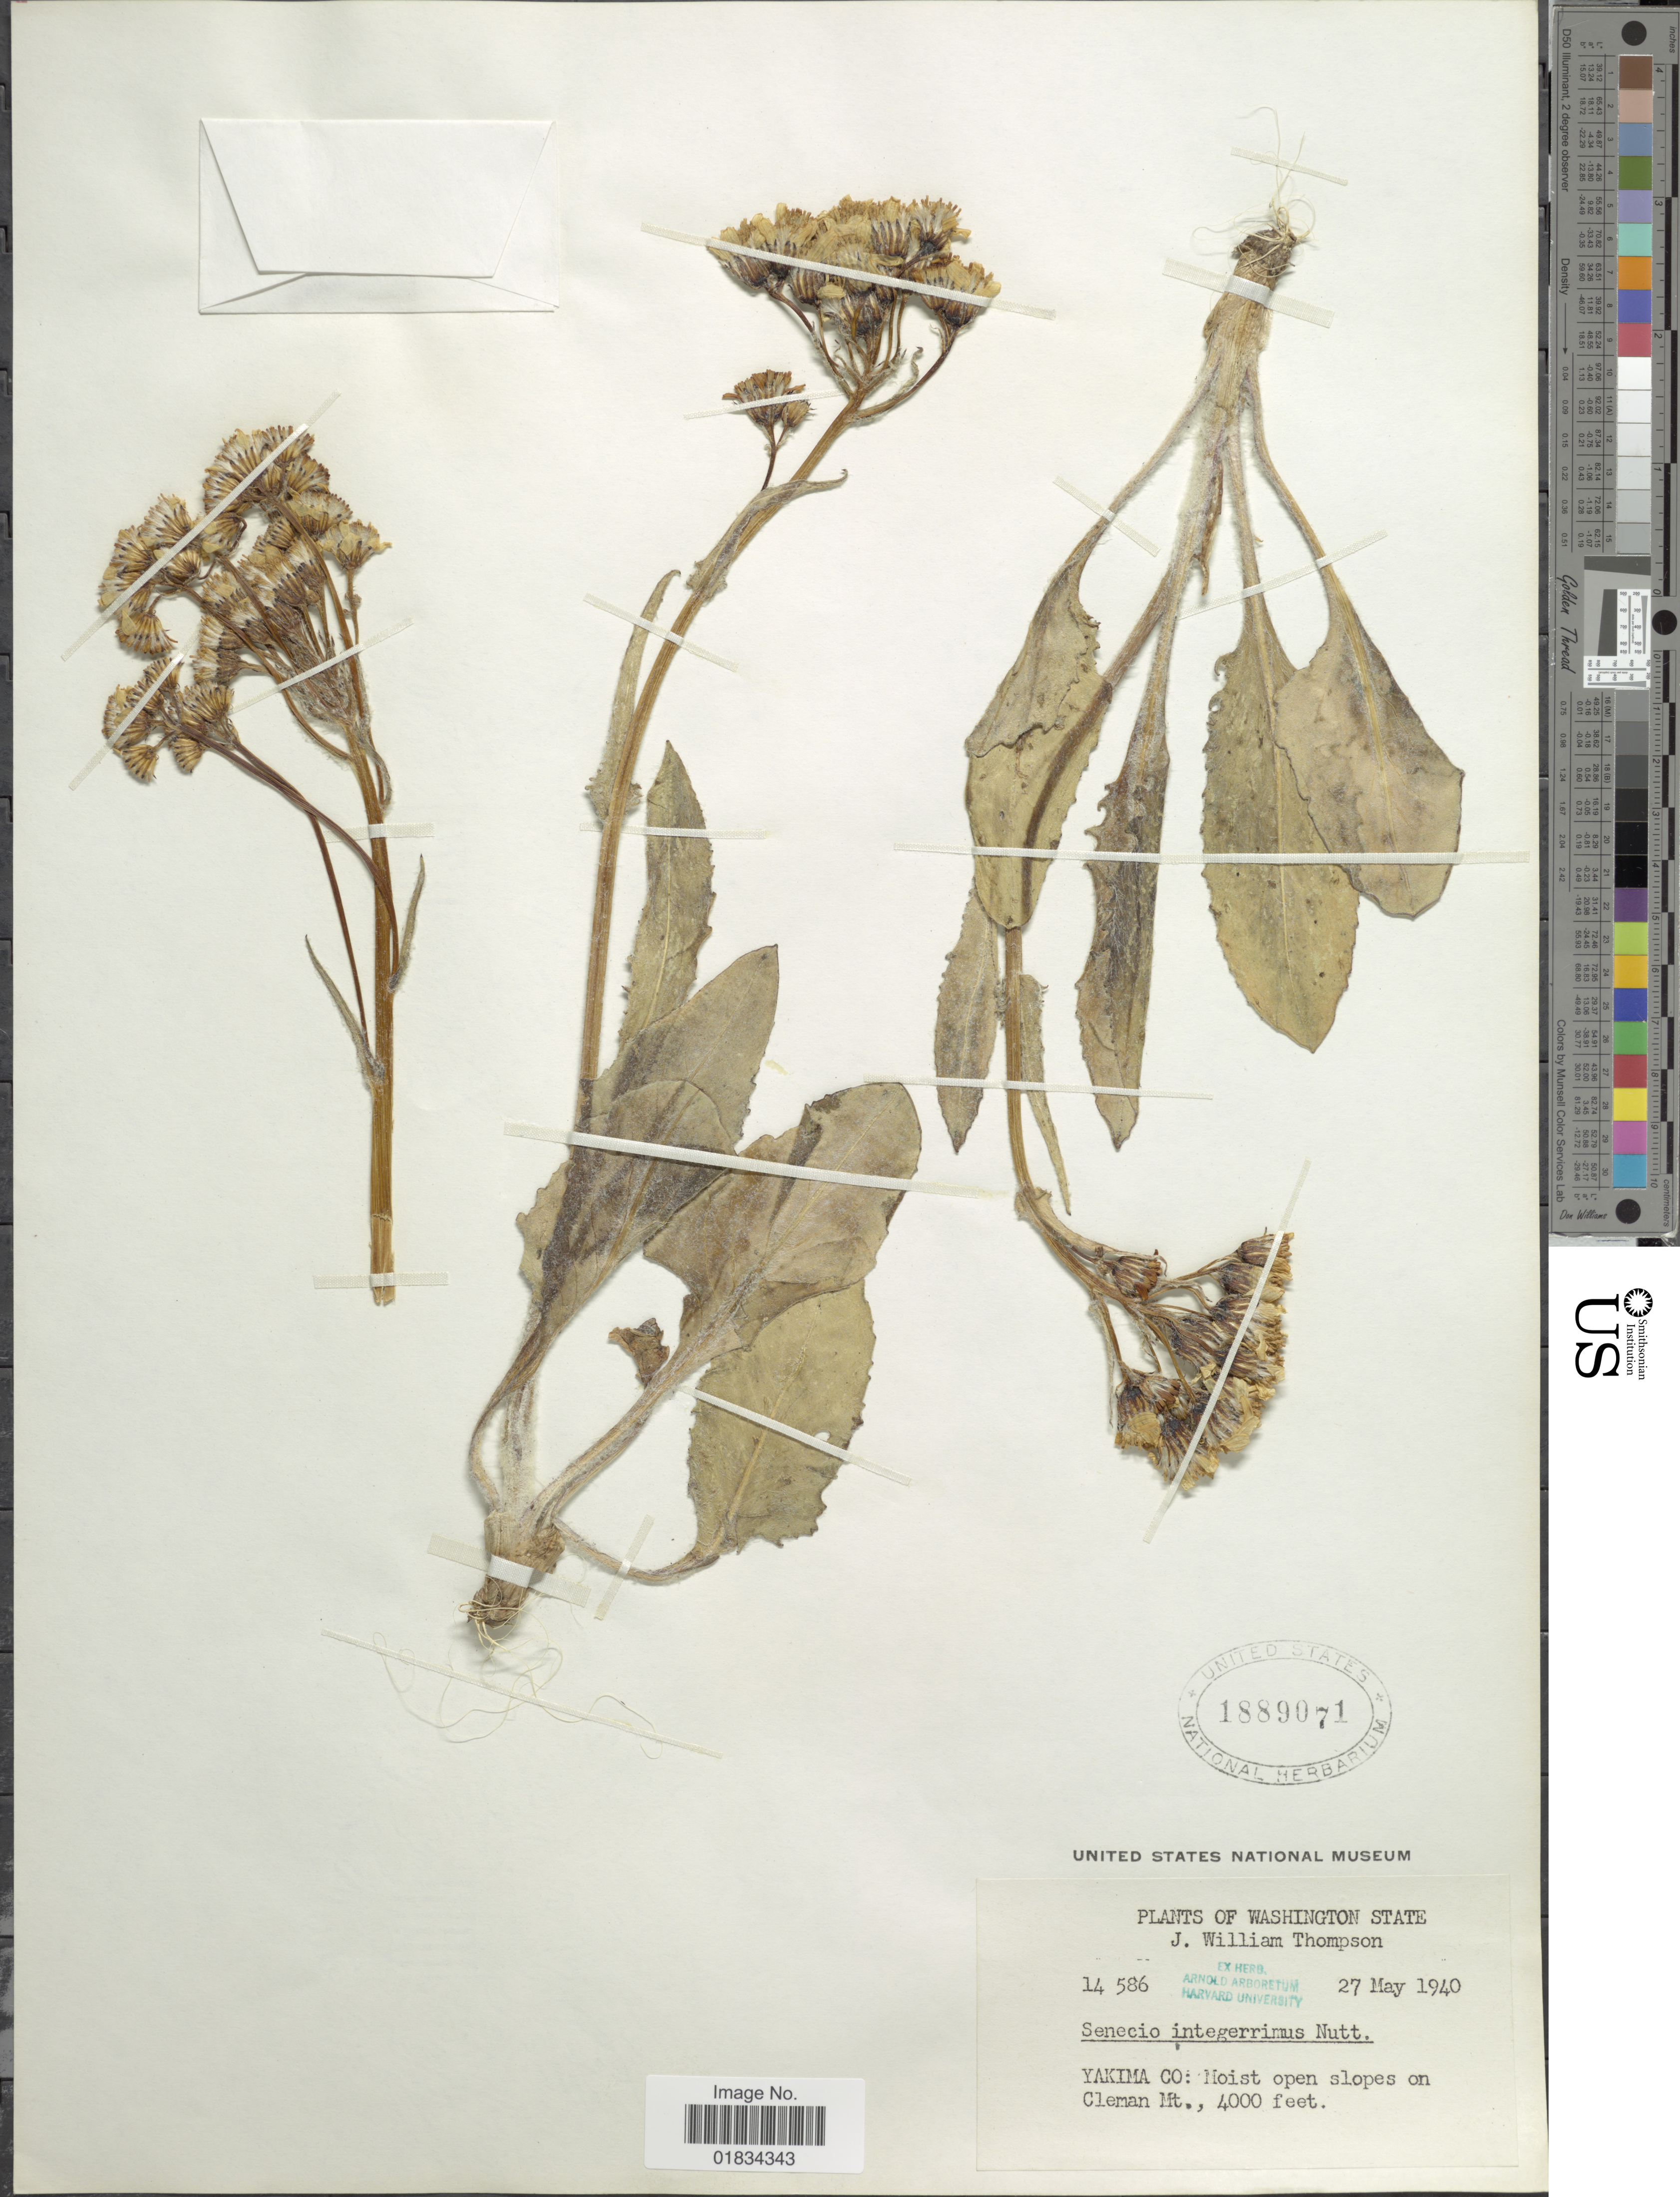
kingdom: Plantae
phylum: Tracheophyta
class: Magnoliopsida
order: Asterales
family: Asteraceae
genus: Senecio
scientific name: Senecio integerrimus var. ochroleucus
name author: (A. Gray) Cronq.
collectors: J. W. Thompson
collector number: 14586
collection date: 1940-05-27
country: United States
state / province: Washington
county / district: Yakima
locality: Yakima Co: Moist open slopes on Cleman Mt.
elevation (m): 1219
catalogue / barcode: US 1889071